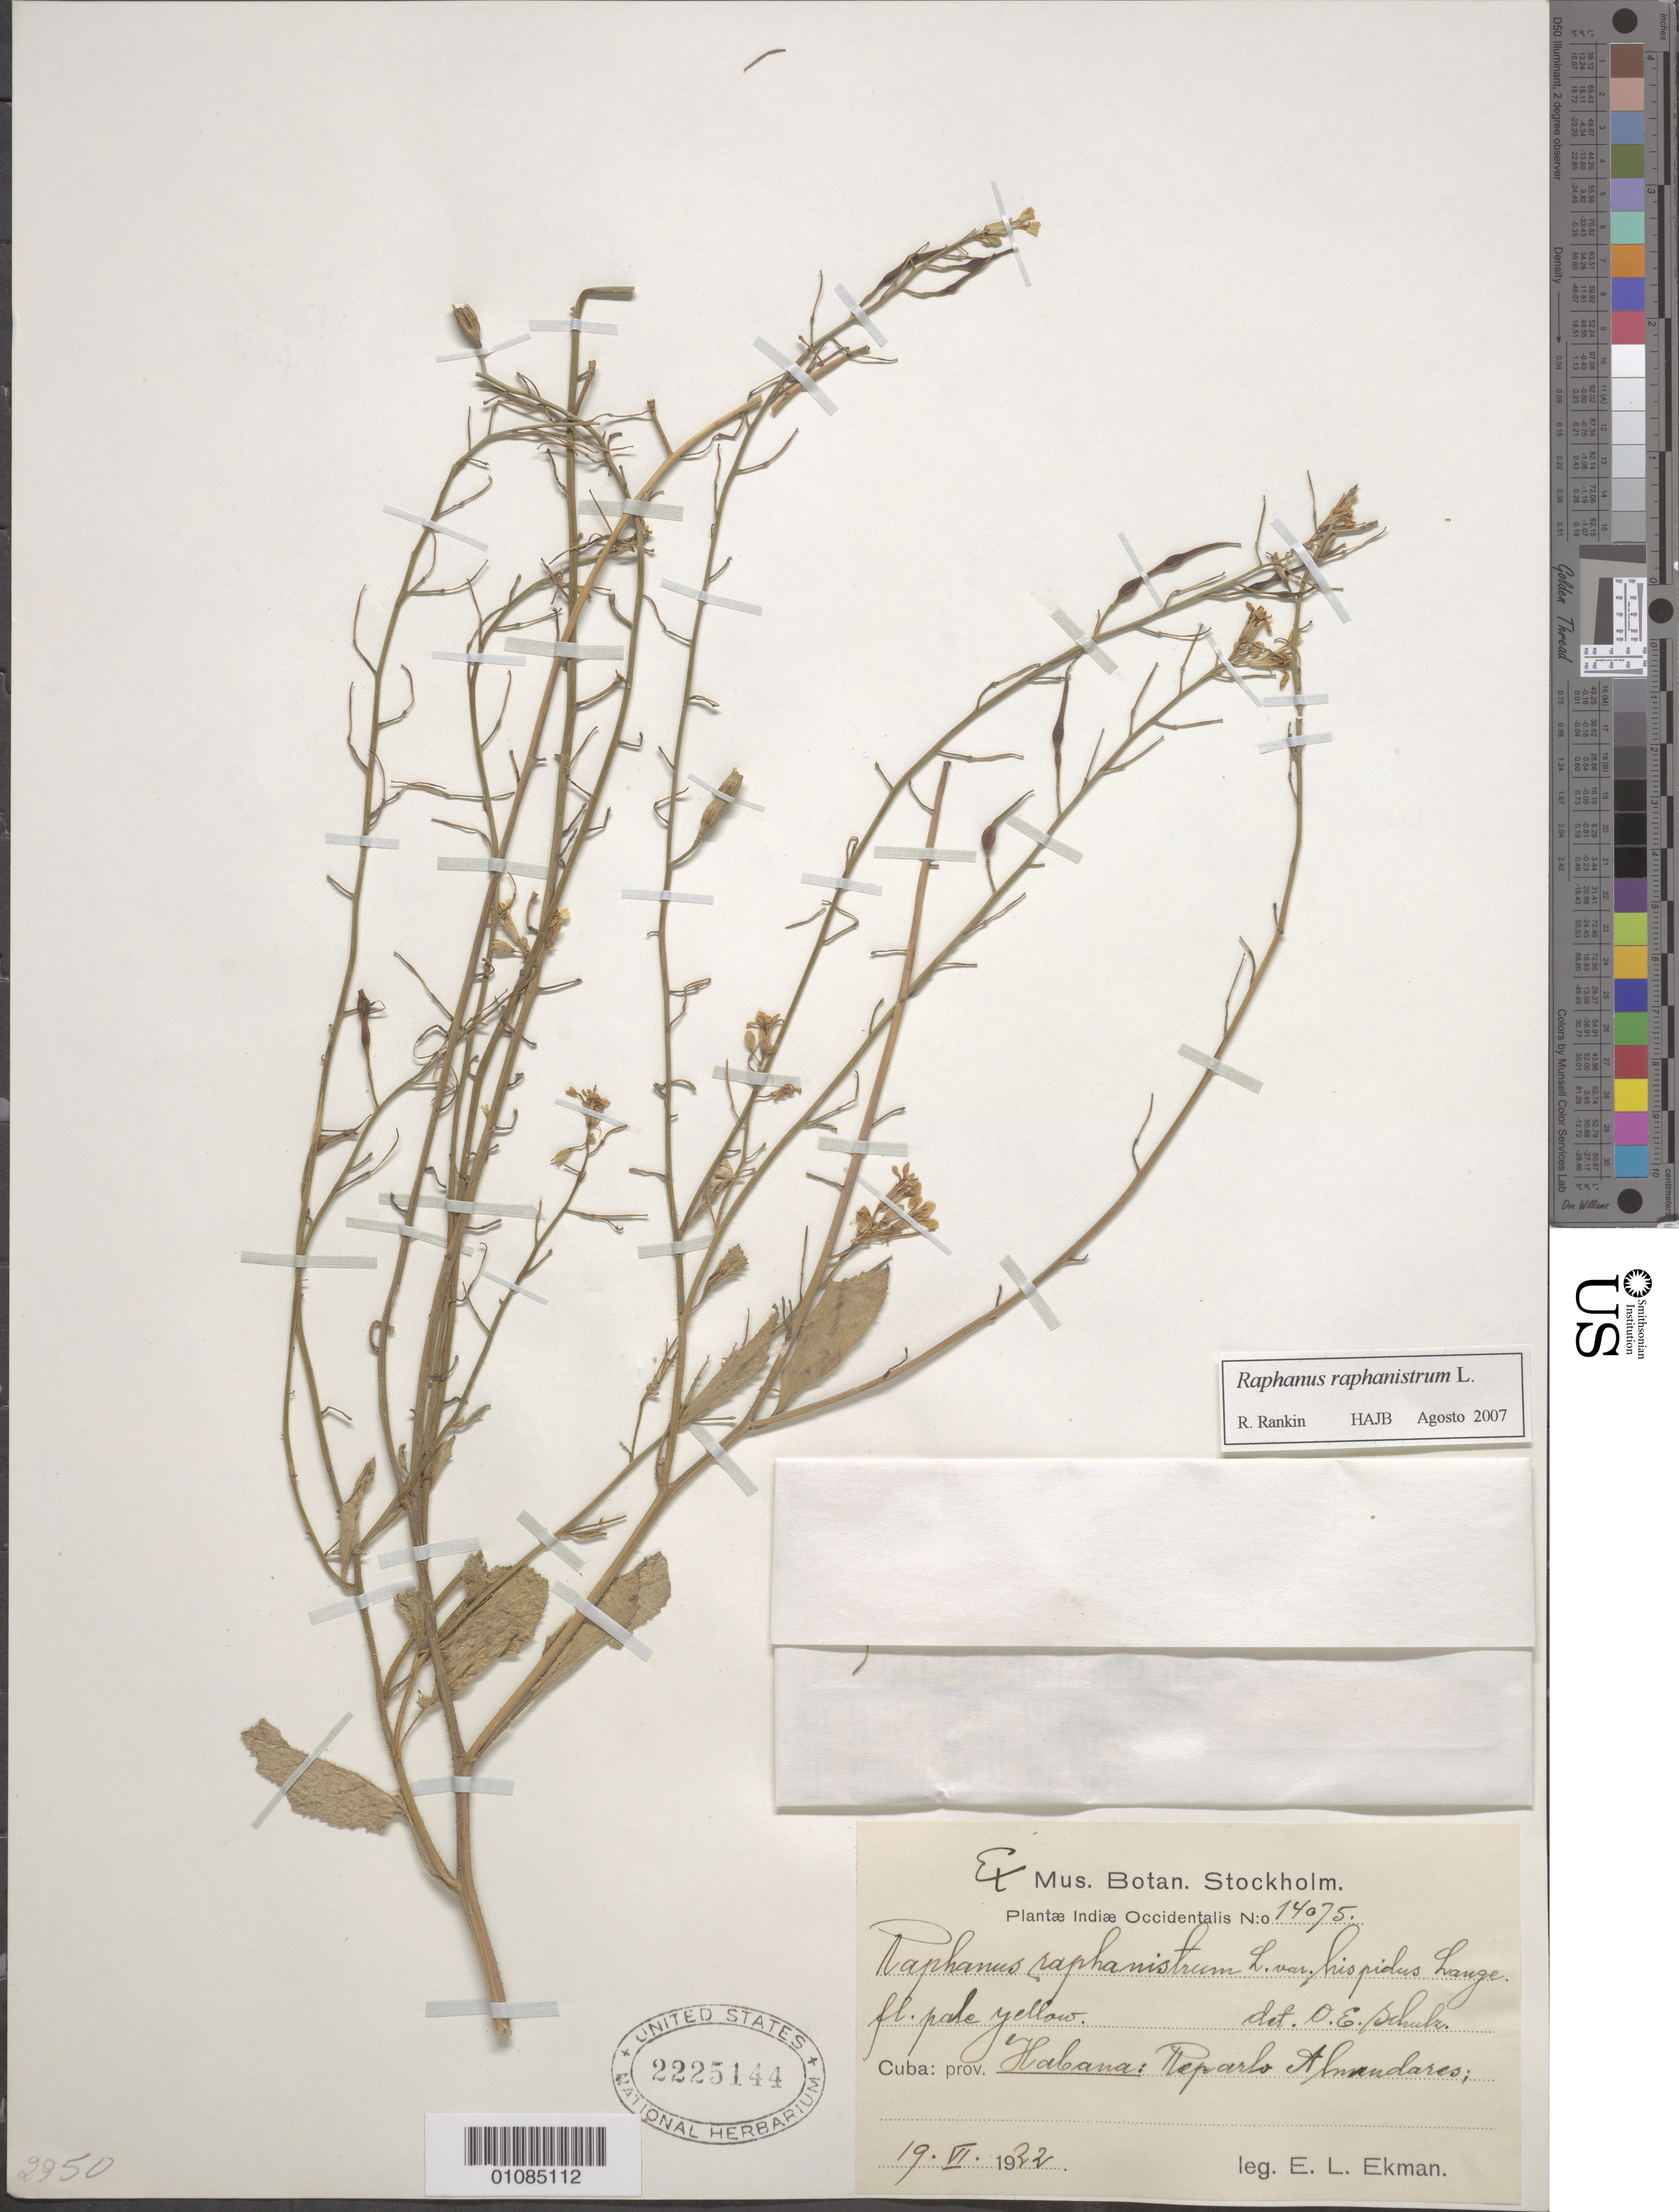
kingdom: Plantae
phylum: Tracheophyta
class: Magnoliopsida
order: Brassicales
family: Brassicaceae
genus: Raphanus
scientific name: Raphanus raphanistrum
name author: L.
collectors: E. L. Ekman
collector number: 14075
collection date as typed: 19 Jun 1932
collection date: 1932-06-19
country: Cuba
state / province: La Habana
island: Cuba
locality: La Habana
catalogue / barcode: US 2225144